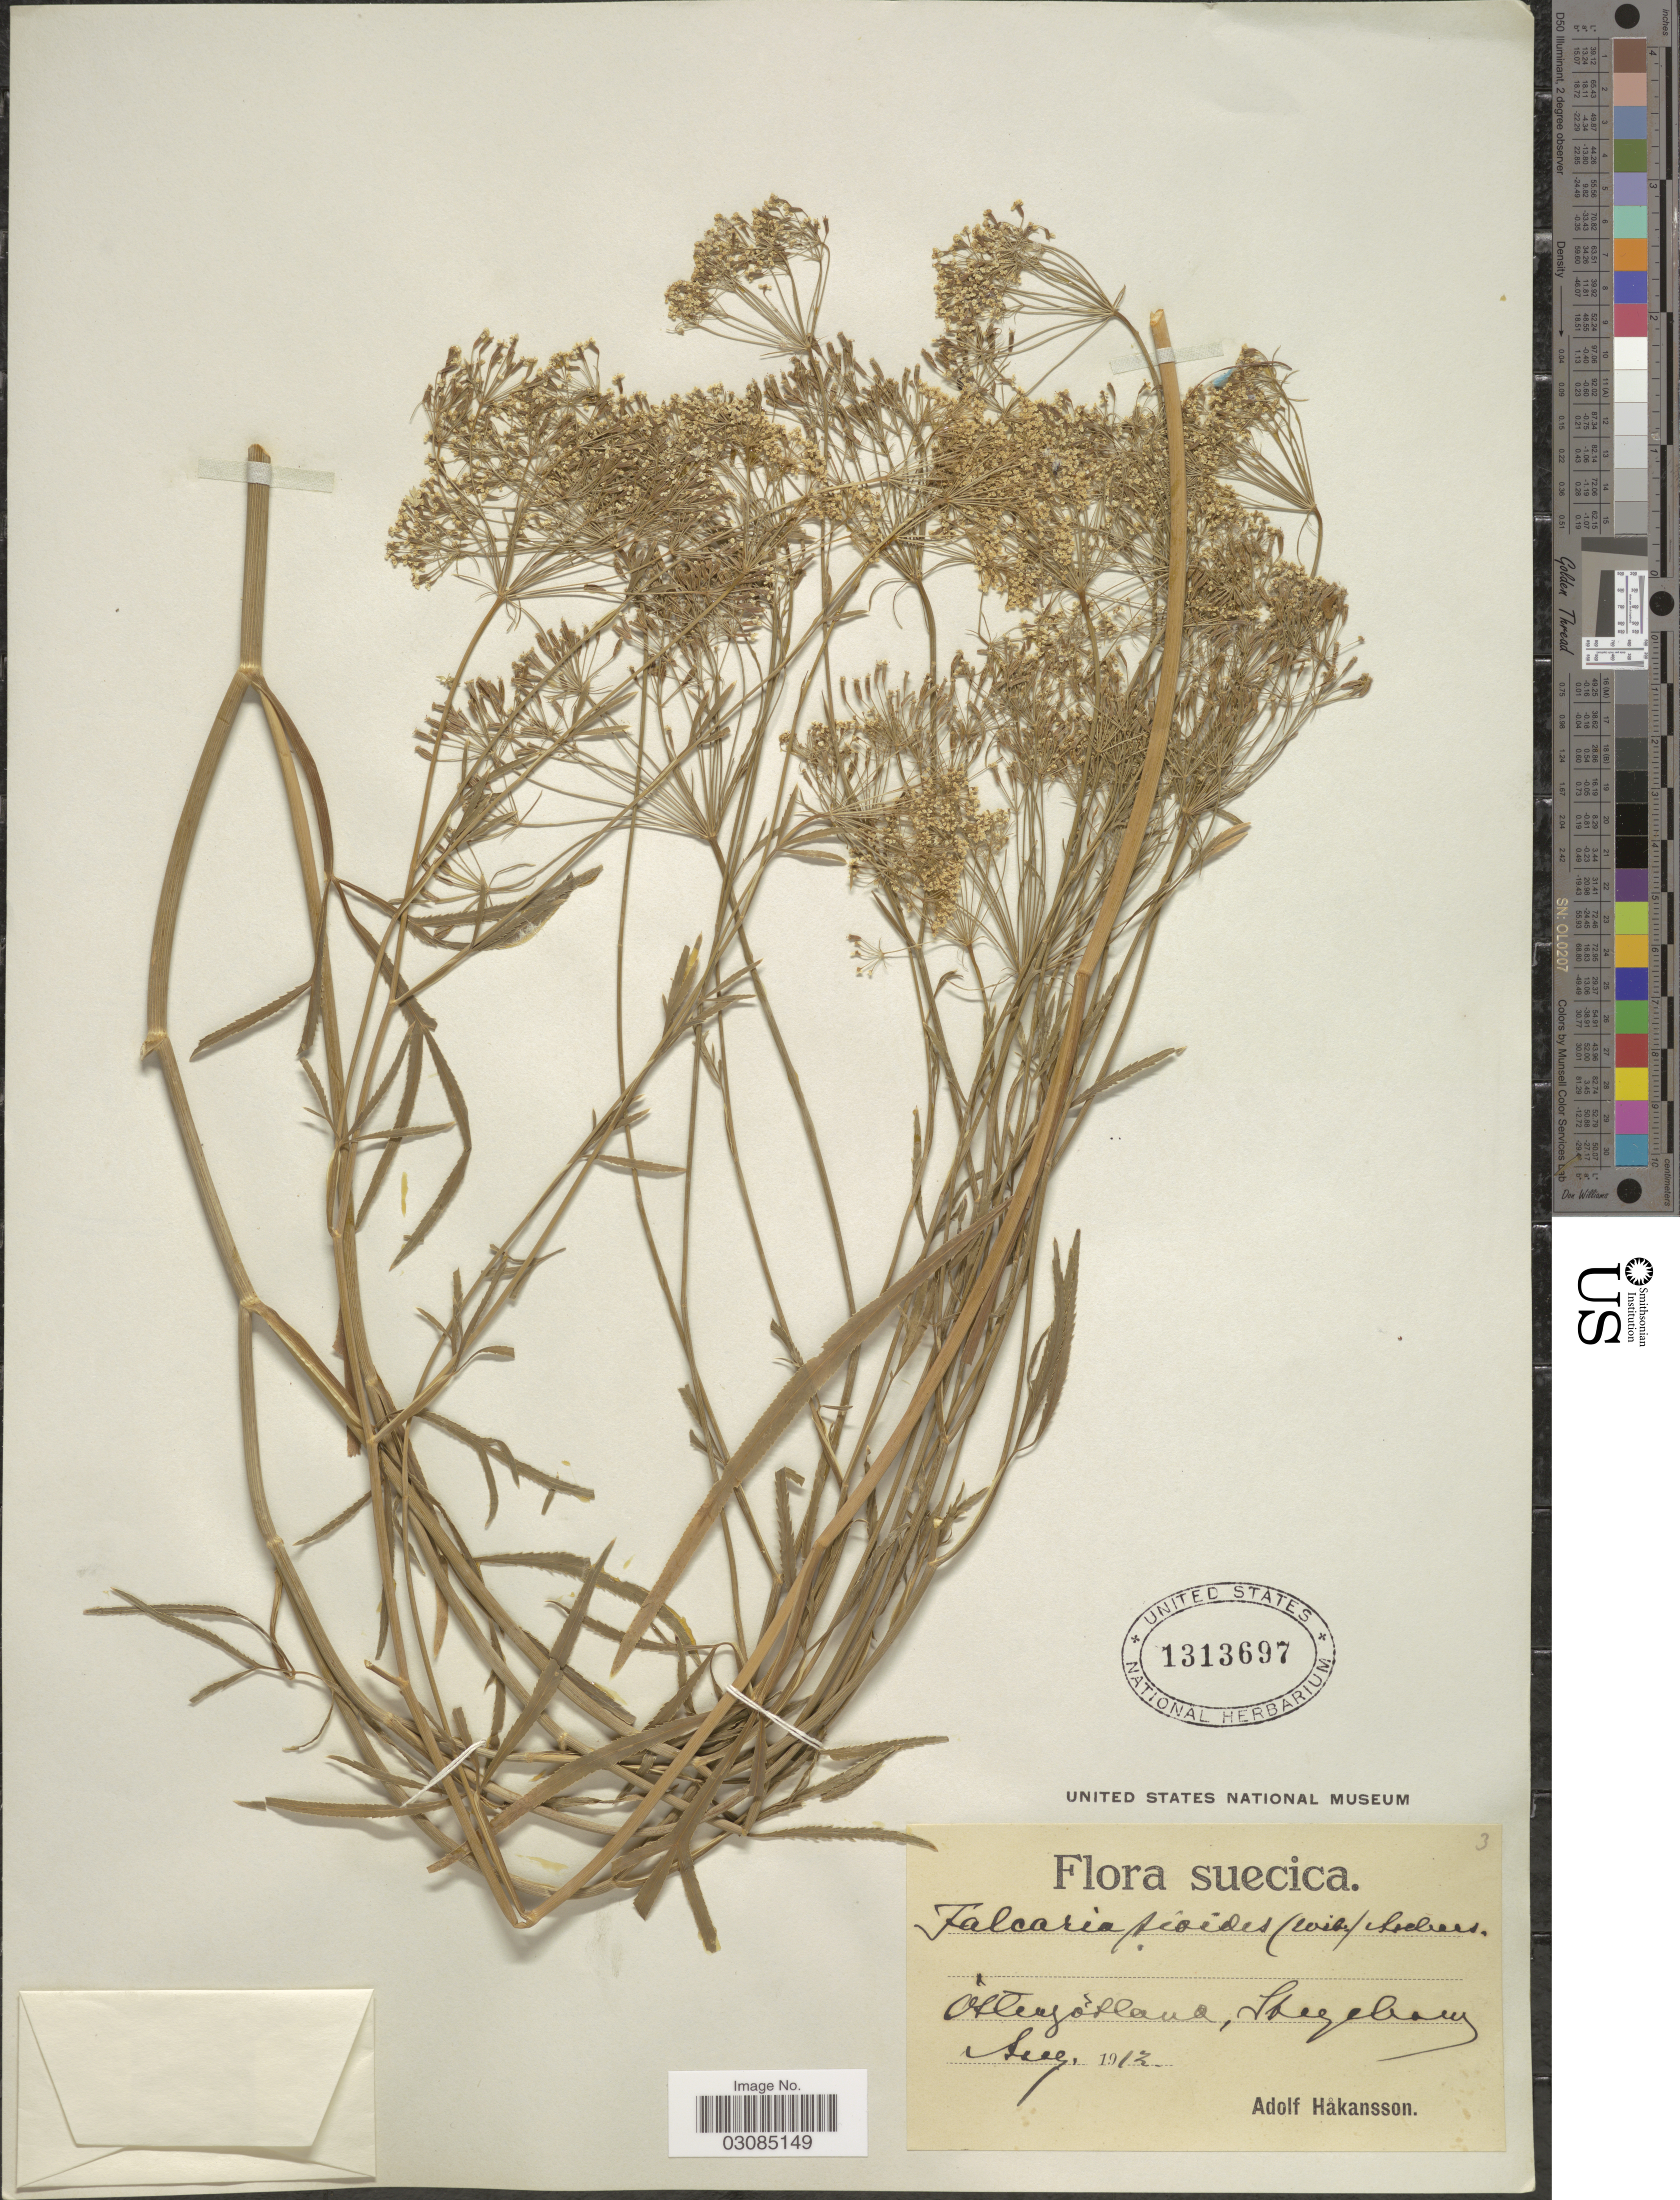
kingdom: Plantae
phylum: Tracheophyta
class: Magnoliopsida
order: Apiales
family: Apiaceae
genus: Falcaria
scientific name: Falcaria sioides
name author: (Wibel) Asch.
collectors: A. Hakansson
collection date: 1912-08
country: Sweden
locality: Suecica. Ostergotland, Stegeborg.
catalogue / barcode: US 1313697